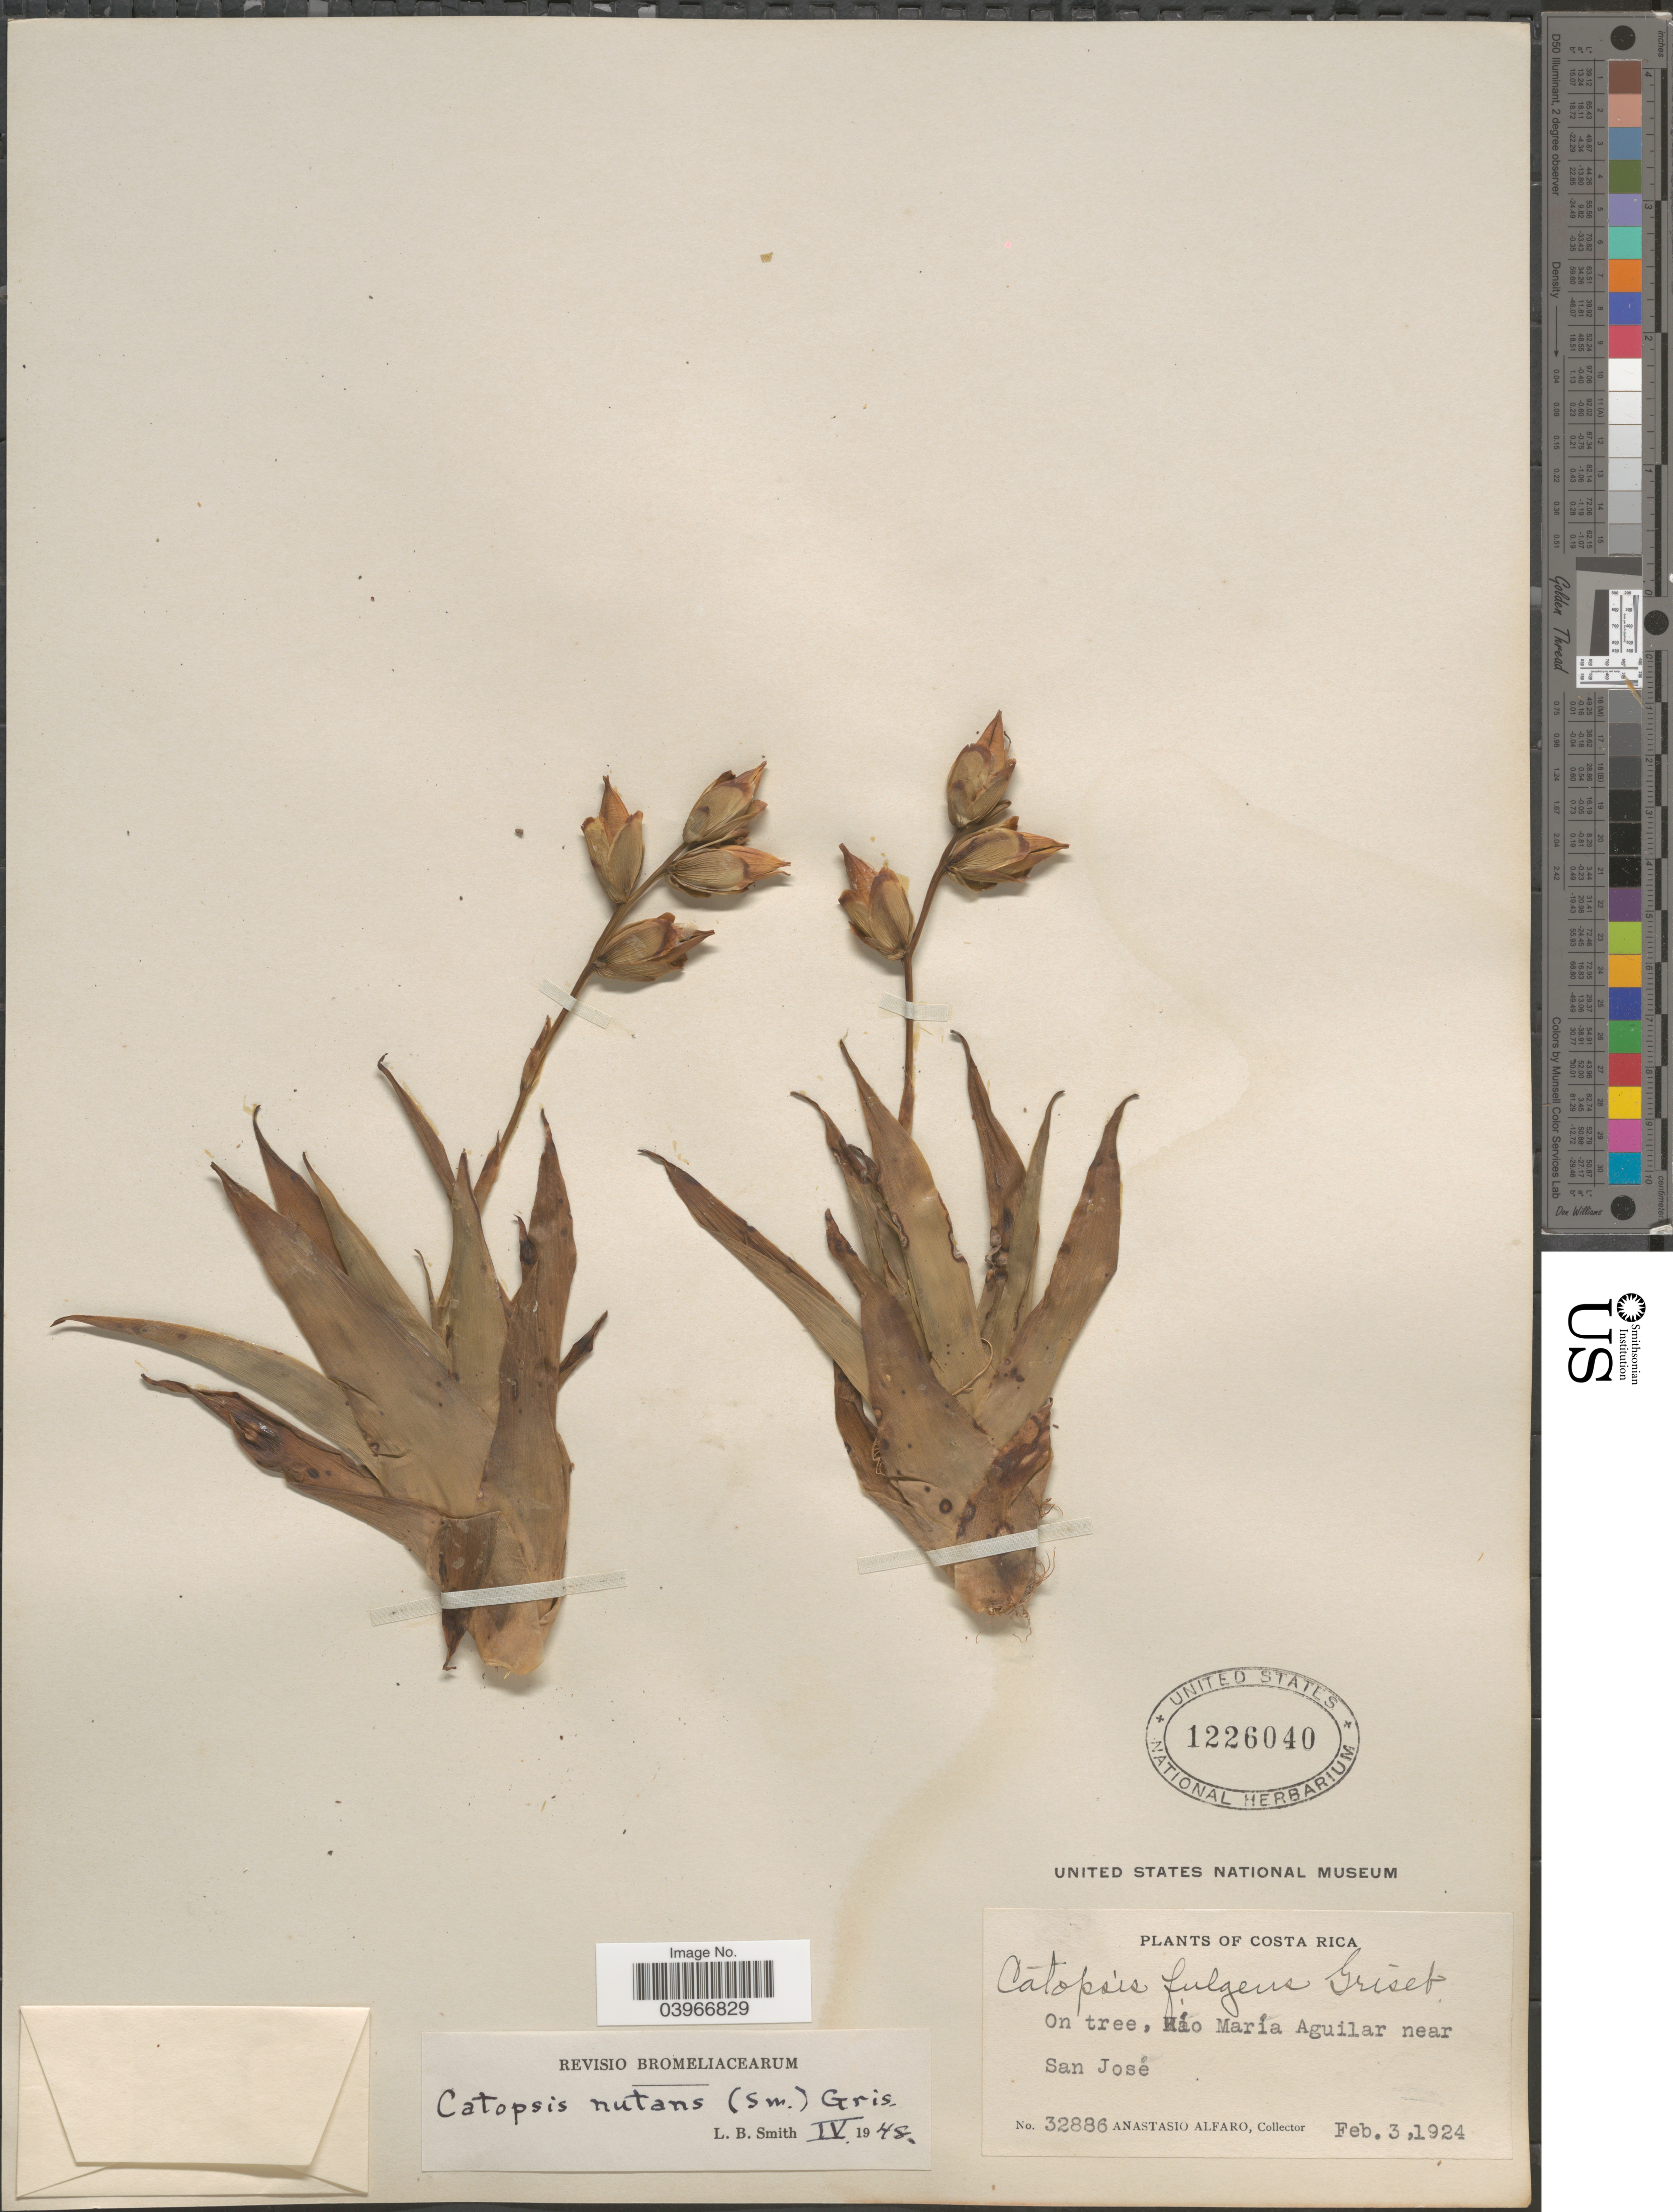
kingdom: Plantae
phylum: Tracheophyta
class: Liliopsida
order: Poales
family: Bromeliaceae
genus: Catopsis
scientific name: Catopsis nutans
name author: (Sw.) Griseb.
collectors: A. Alfaro Gonzalez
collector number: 32886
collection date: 1924-02-03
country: Costa Rica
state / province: San José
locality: On tree, Río María Aguilar near San José.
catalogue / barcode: US 1226040